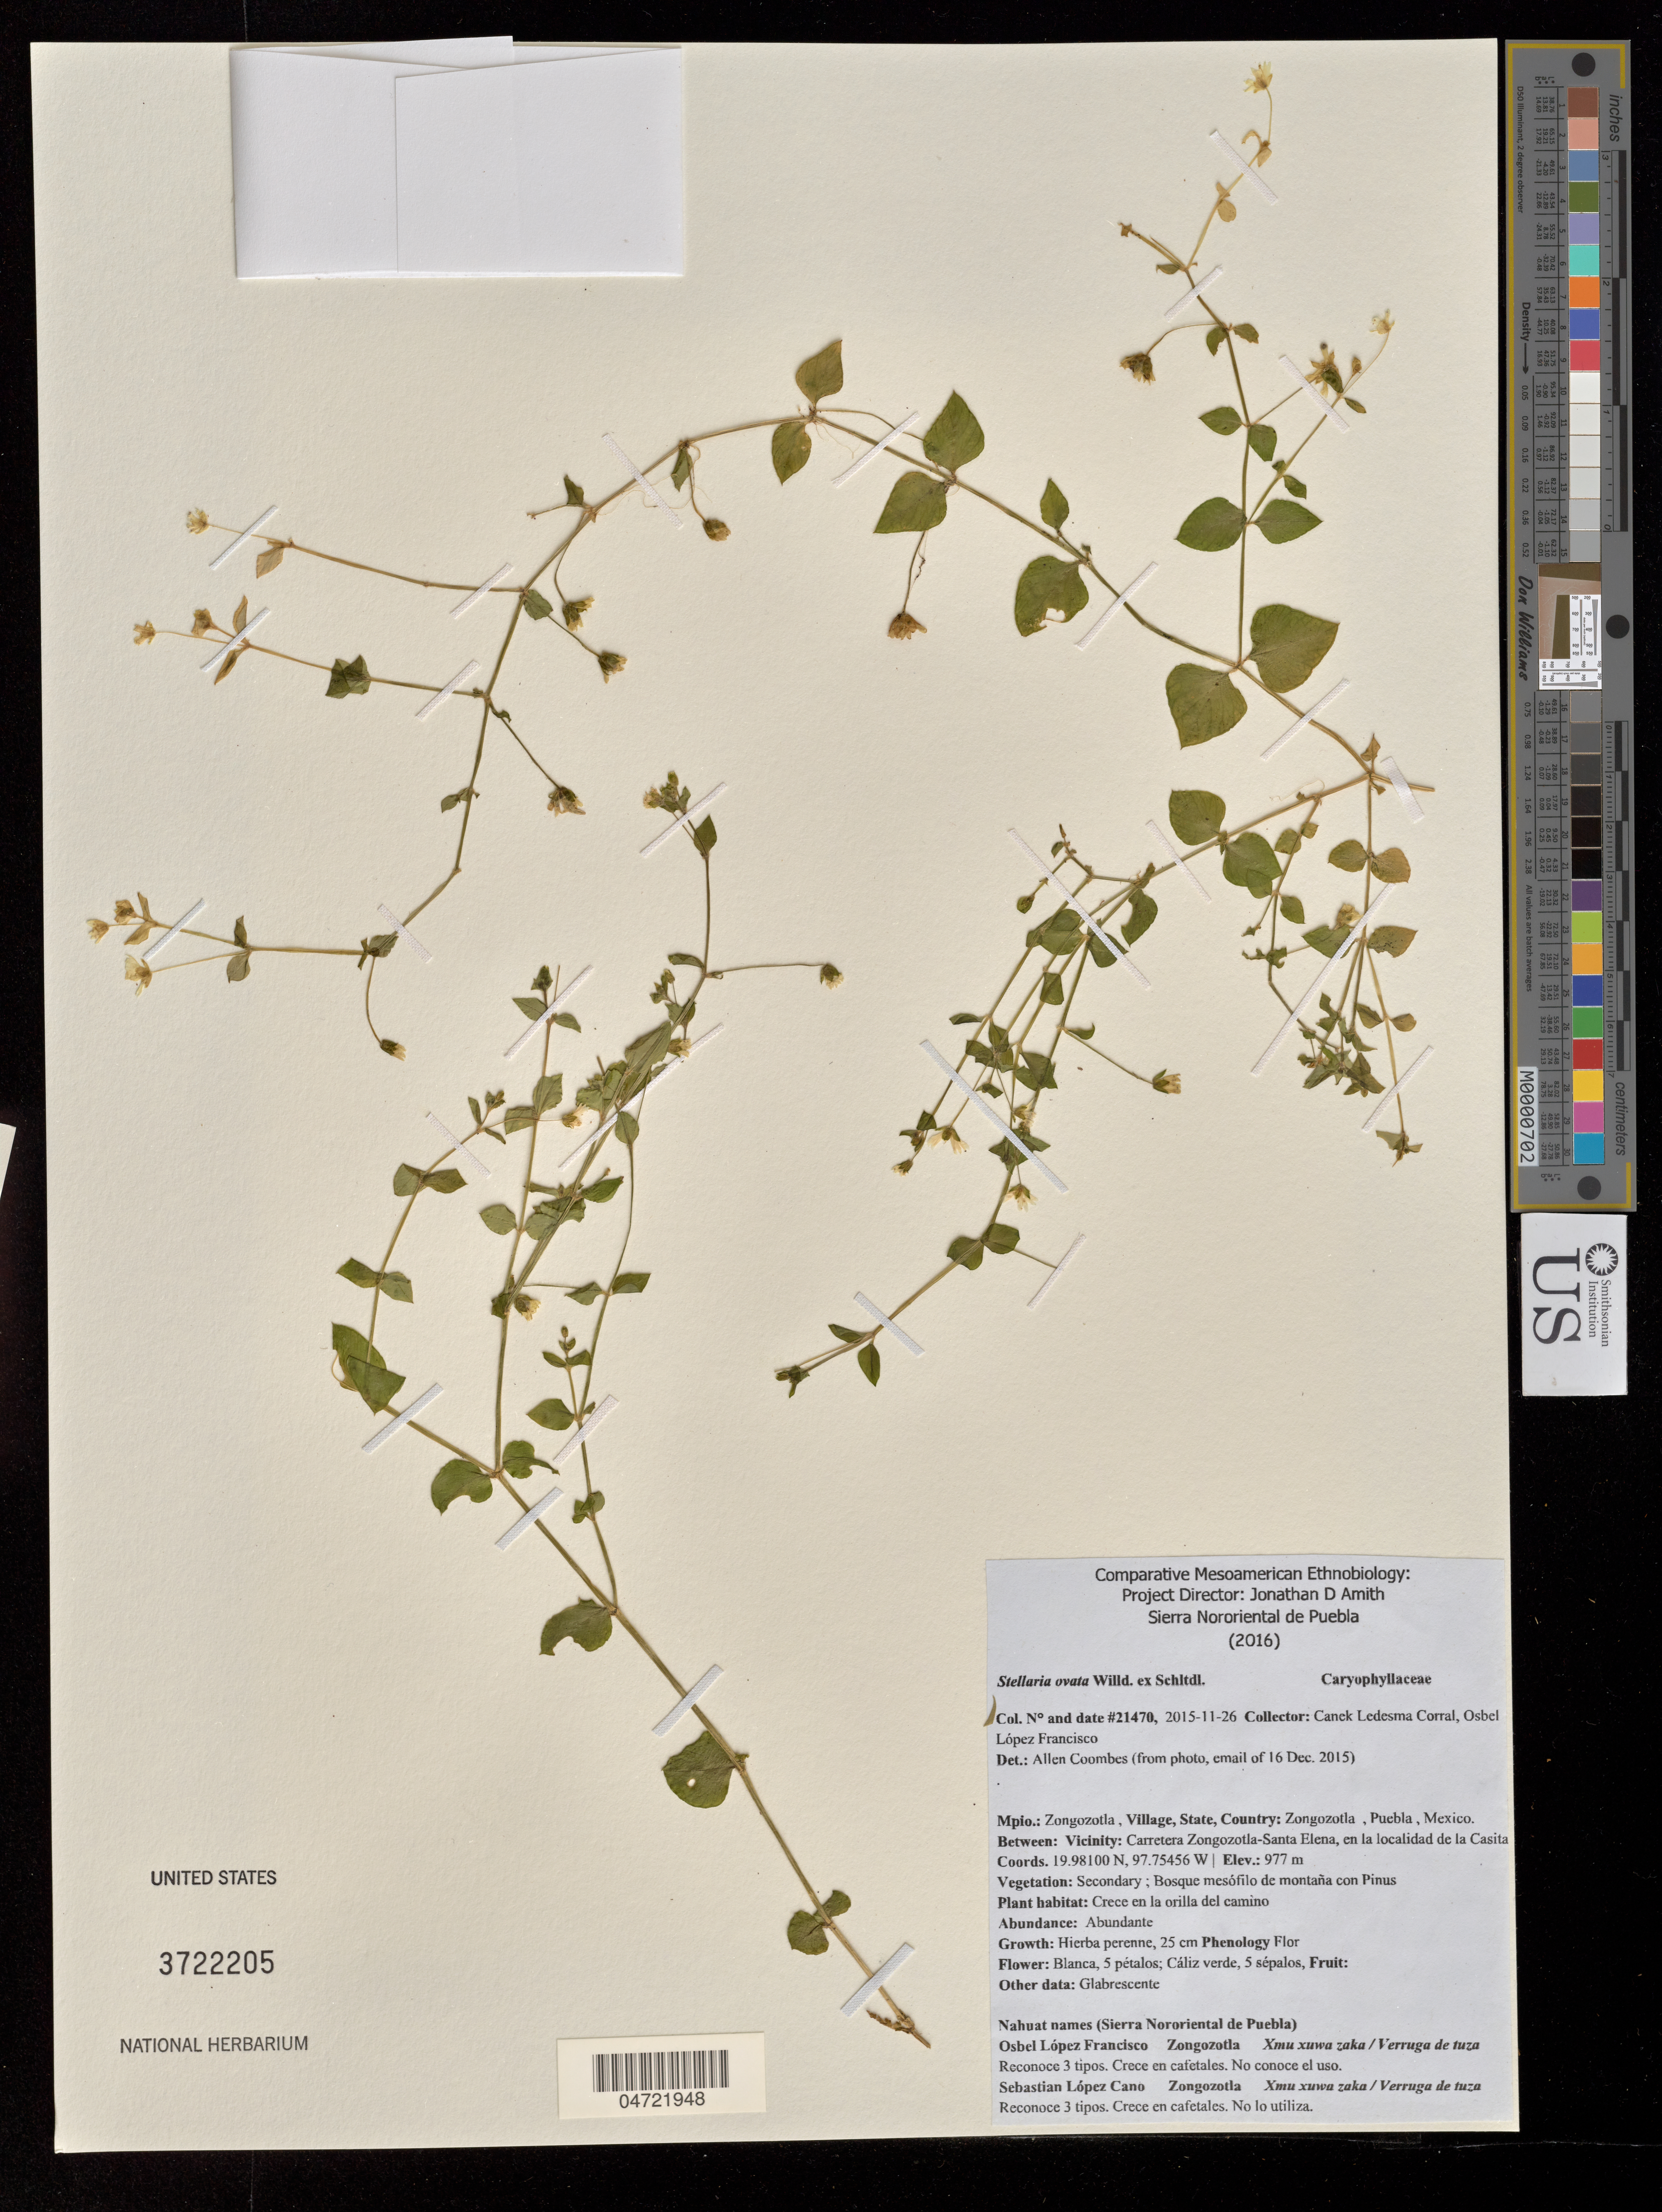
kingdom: Plantae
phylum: Tracheophyta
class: Magnoliopsida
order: Caryophyllales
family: Caryophyllaceae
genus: Stellaria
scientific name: Stellaria ovata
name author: Willd.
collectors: Canek Ledesma C. & O. López Francisco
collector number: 21470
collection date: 2015-11-26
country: Mexico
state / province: Puebla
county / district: Zongozotla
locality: carretera Zongozotla-santa Elena, en la localidad de la Casita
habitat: Crece en la orilla del camino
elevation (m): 997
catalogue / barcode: US 3722205